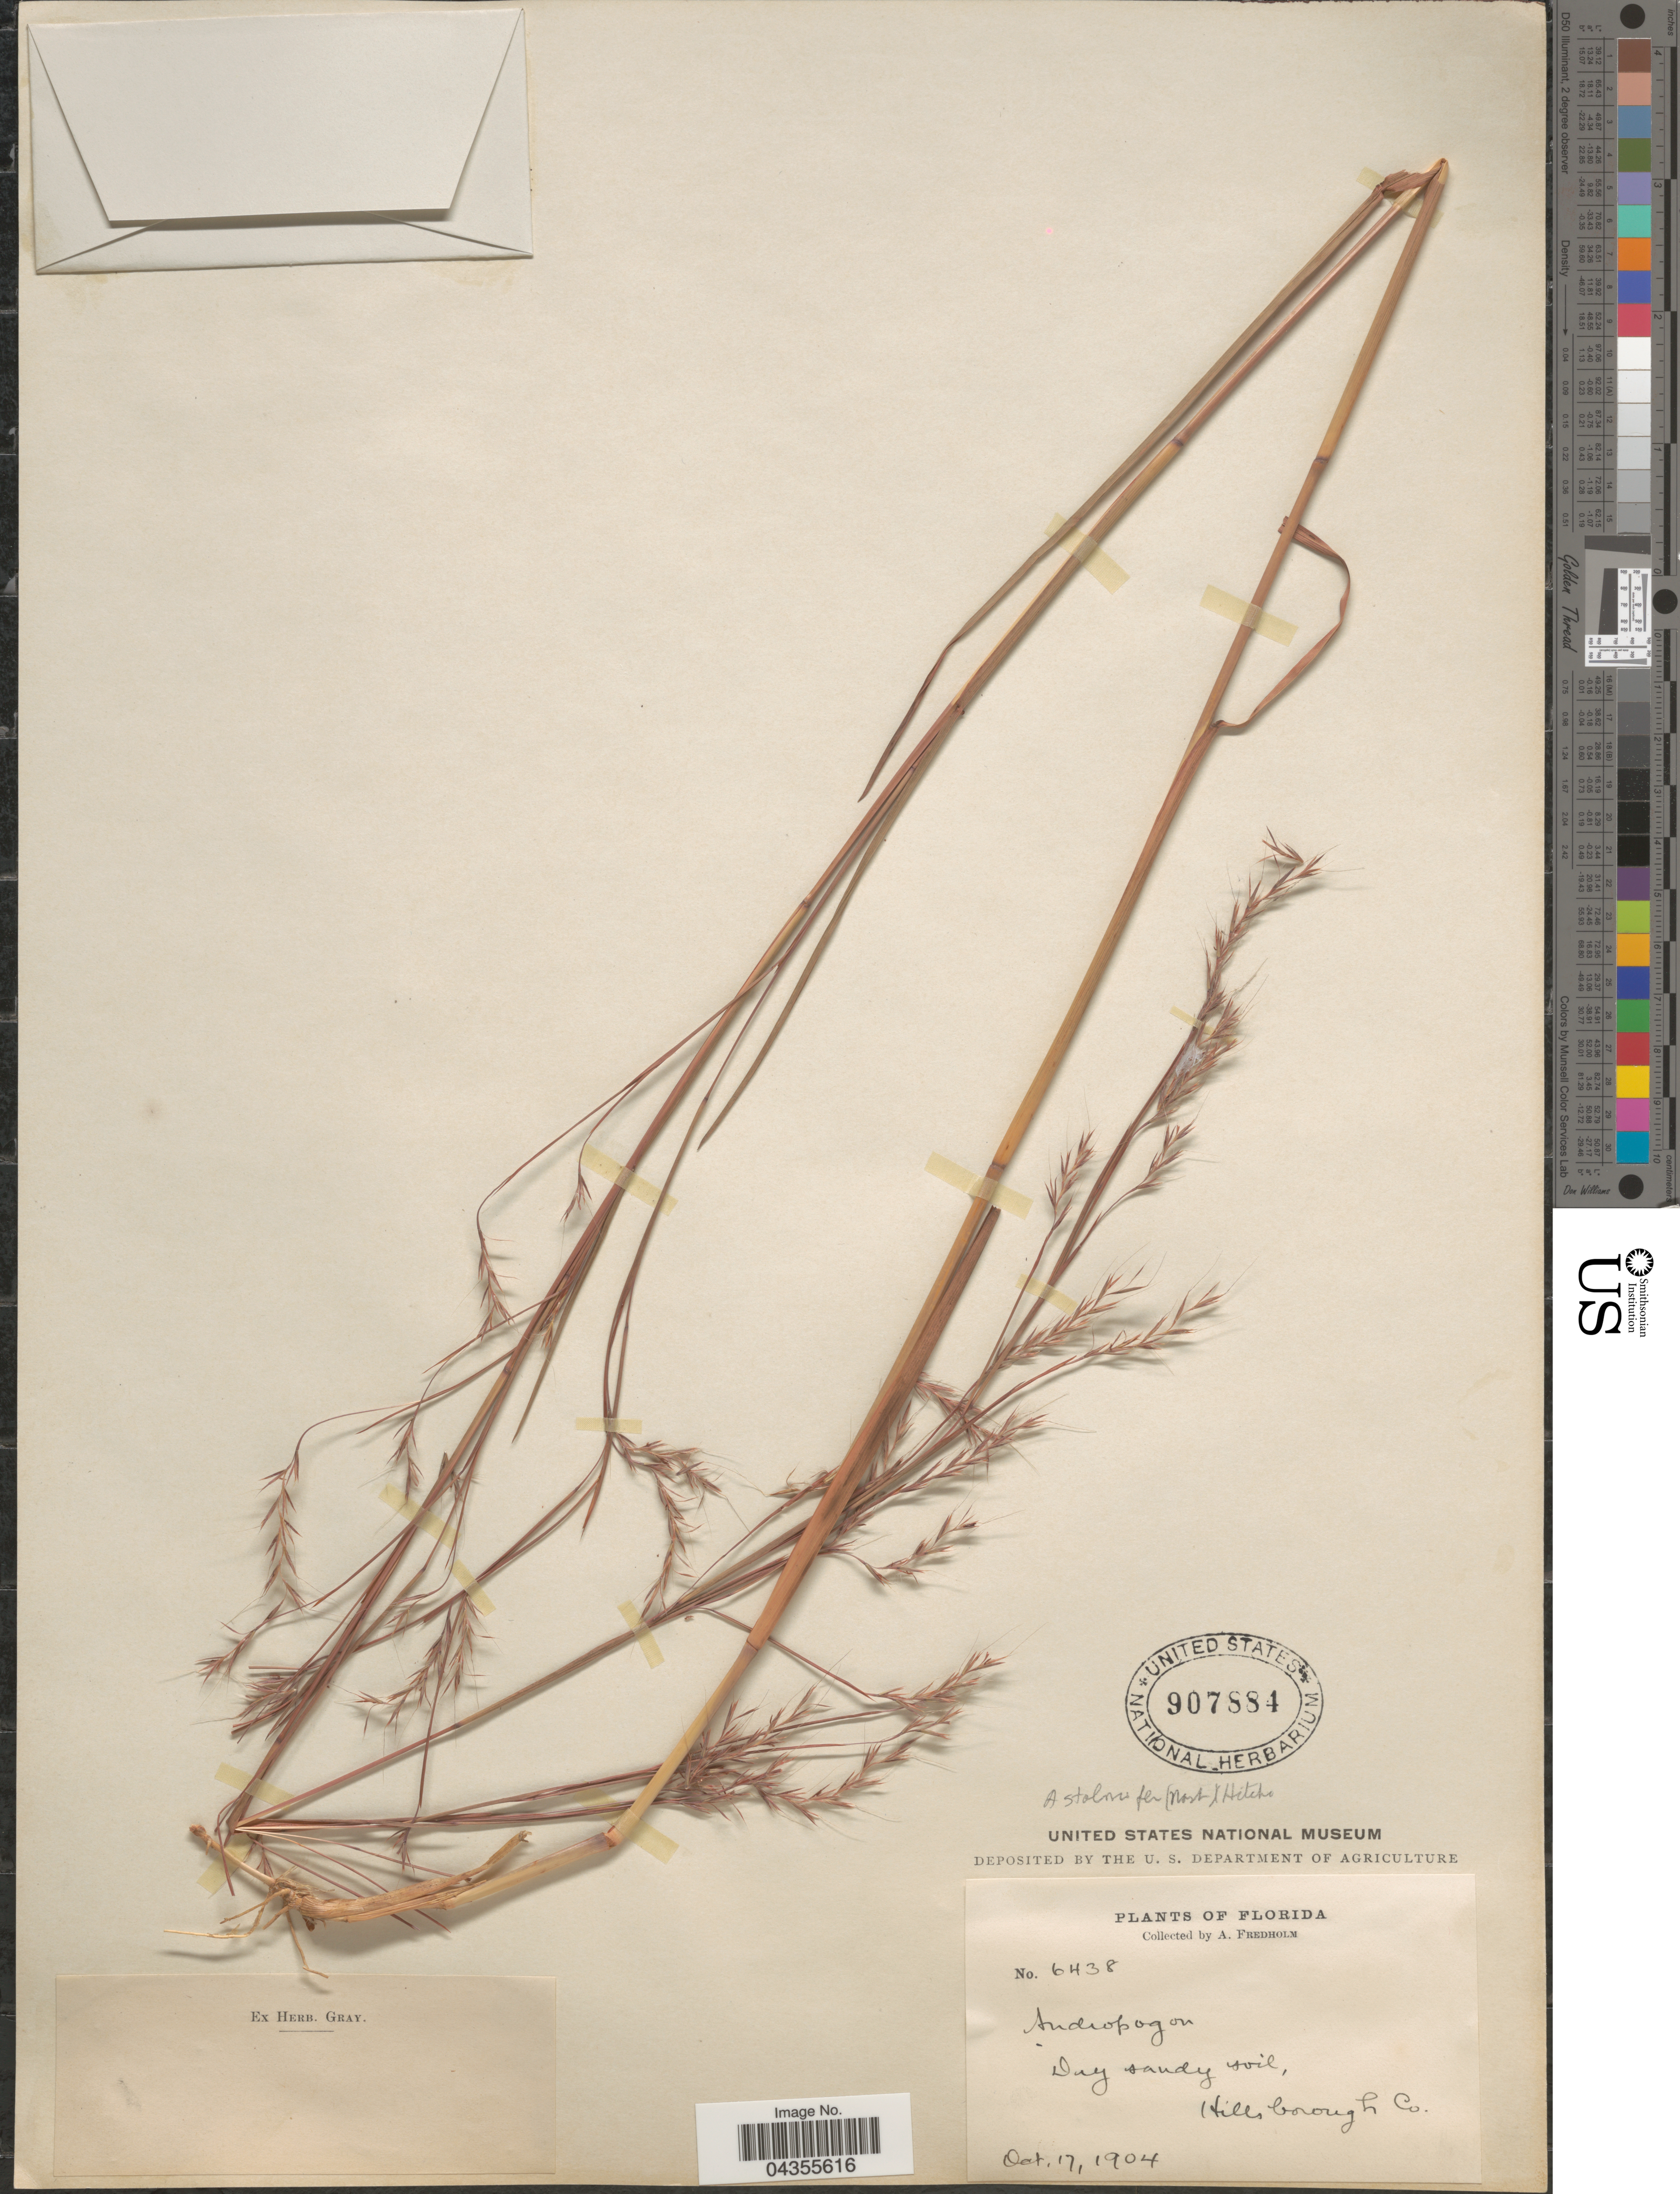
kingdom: Plantae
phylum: Tracheophyta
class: Liliopsida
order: Poales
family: Poaceae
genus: Schizachyrium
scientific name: Schizachyrium scoparium var. stoloniferum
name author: (Nash) Wipff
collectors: A. Fredholm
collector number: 6438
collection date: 1904-10-17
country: United States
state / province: Florida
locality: Hillsborough Co.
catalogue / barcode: US 907884